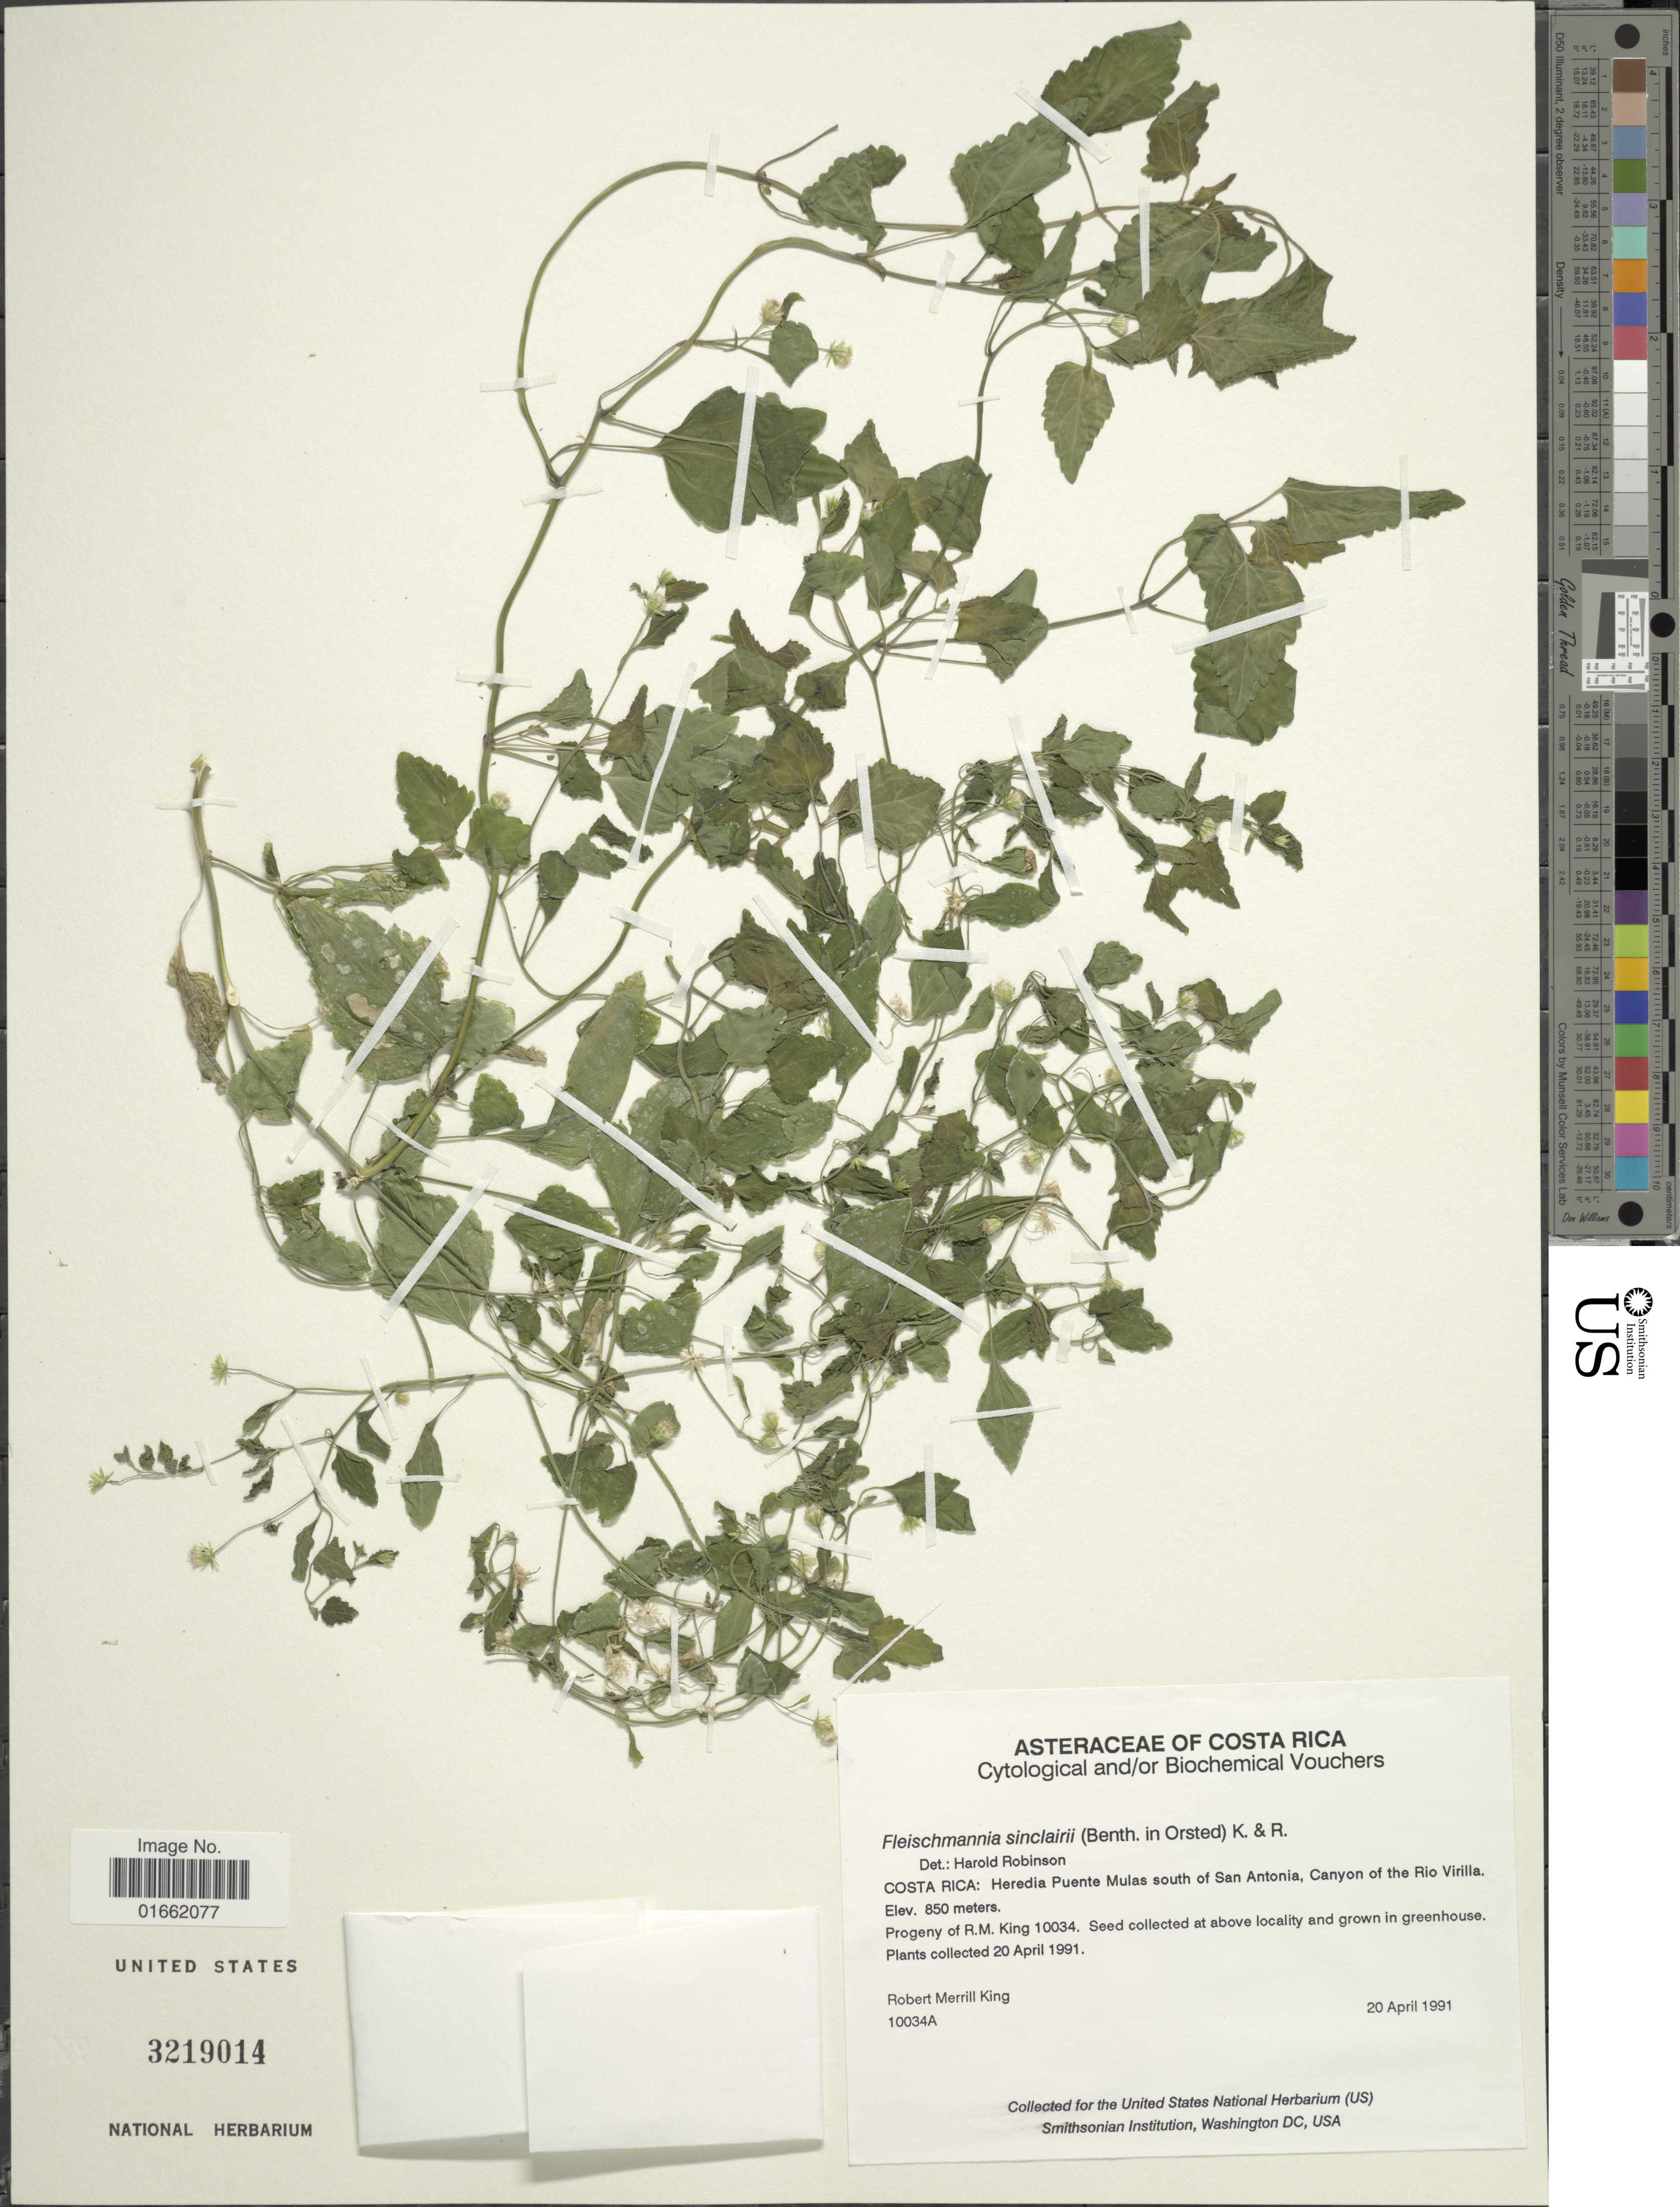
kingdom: Plantae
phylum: Tracheophyta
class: Magnoliopsida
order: Asterales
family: Asteraceae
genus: Fleischmannia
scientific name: Fleischmannia sinclairii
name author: (Benth. ex Oerst.) R.M. King & H. Rob.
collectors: R. M. King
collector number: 10034A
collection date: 1991-04-20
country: Costa Rica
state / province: Heredia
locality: Costa Rica: Heredia Puente Mulas south of San Antonia, Canyon of the Rio Virilla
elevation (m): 850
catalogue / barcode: US 3219014